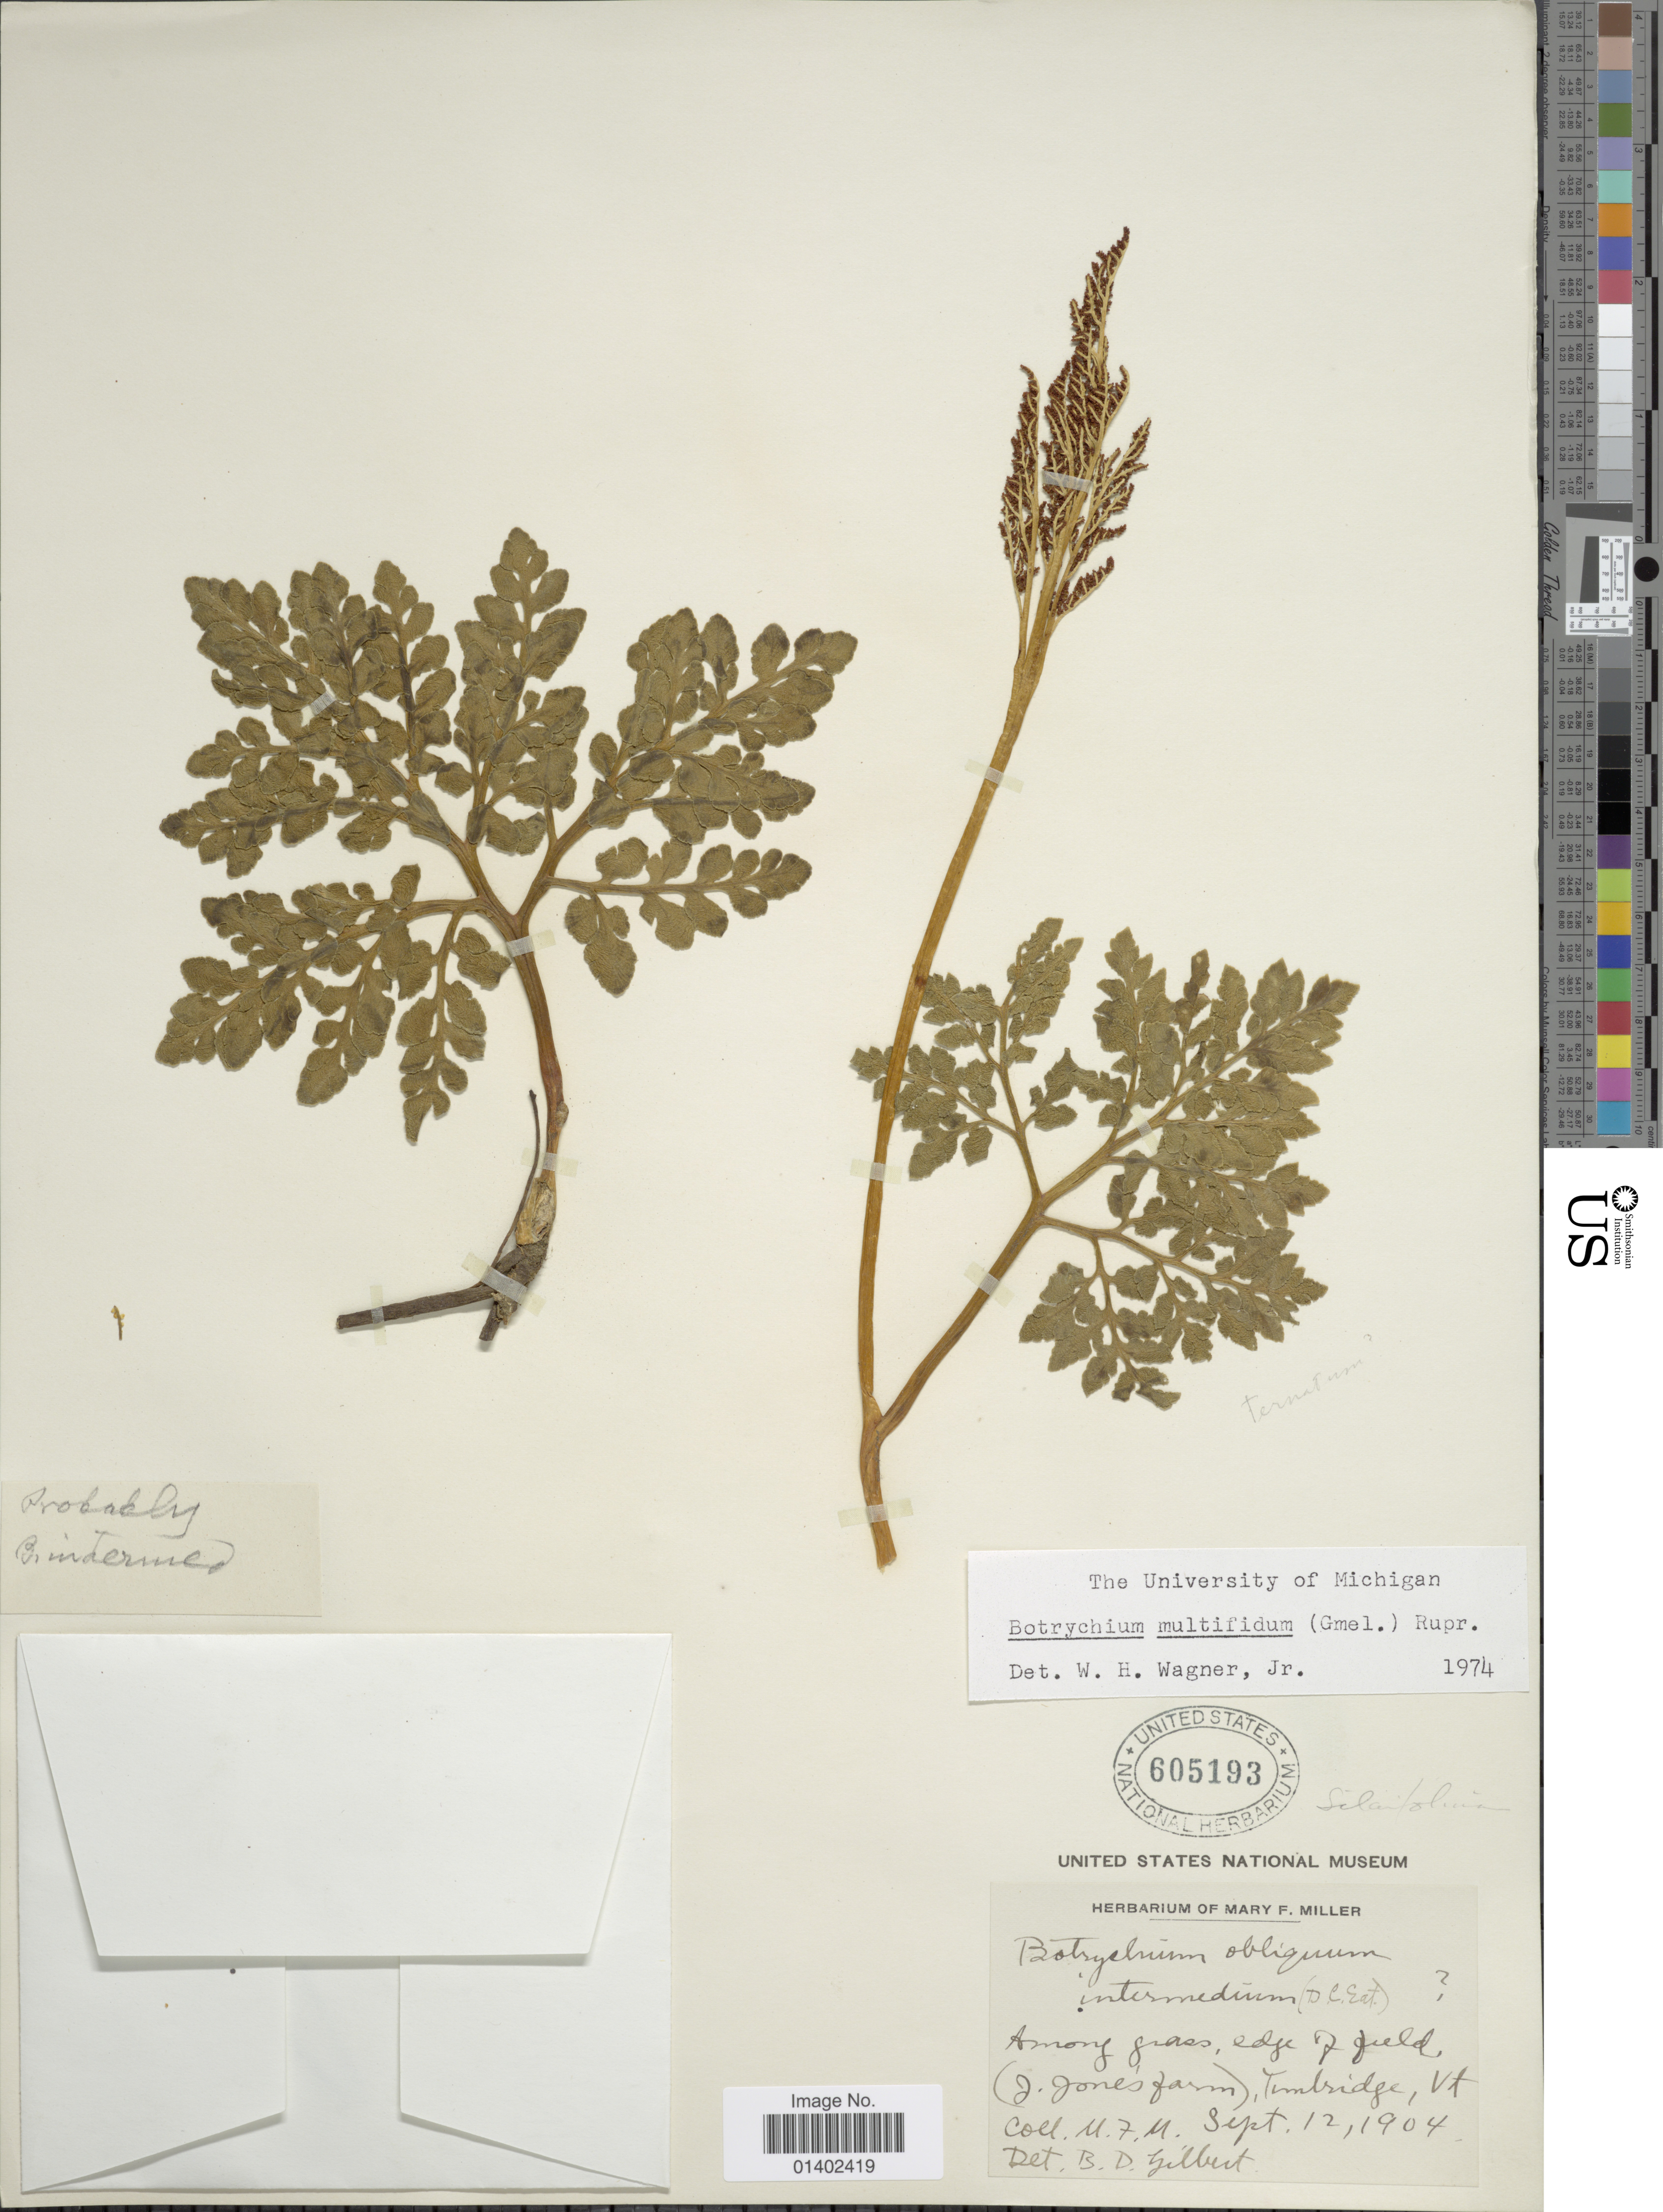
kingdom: Plantae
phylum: Tracheophyta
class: Polypodiopsida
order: Ophioglossales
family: Ophioglossaceae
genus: Botrychium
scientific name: Botrychium multifidum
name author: (J.F. Gmel.) Rupr.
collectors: M. F. Miller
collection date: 1904-09-12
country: United States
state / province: Virginia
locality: Among grass, edge of field, Tunbridge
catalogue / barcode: US 605193